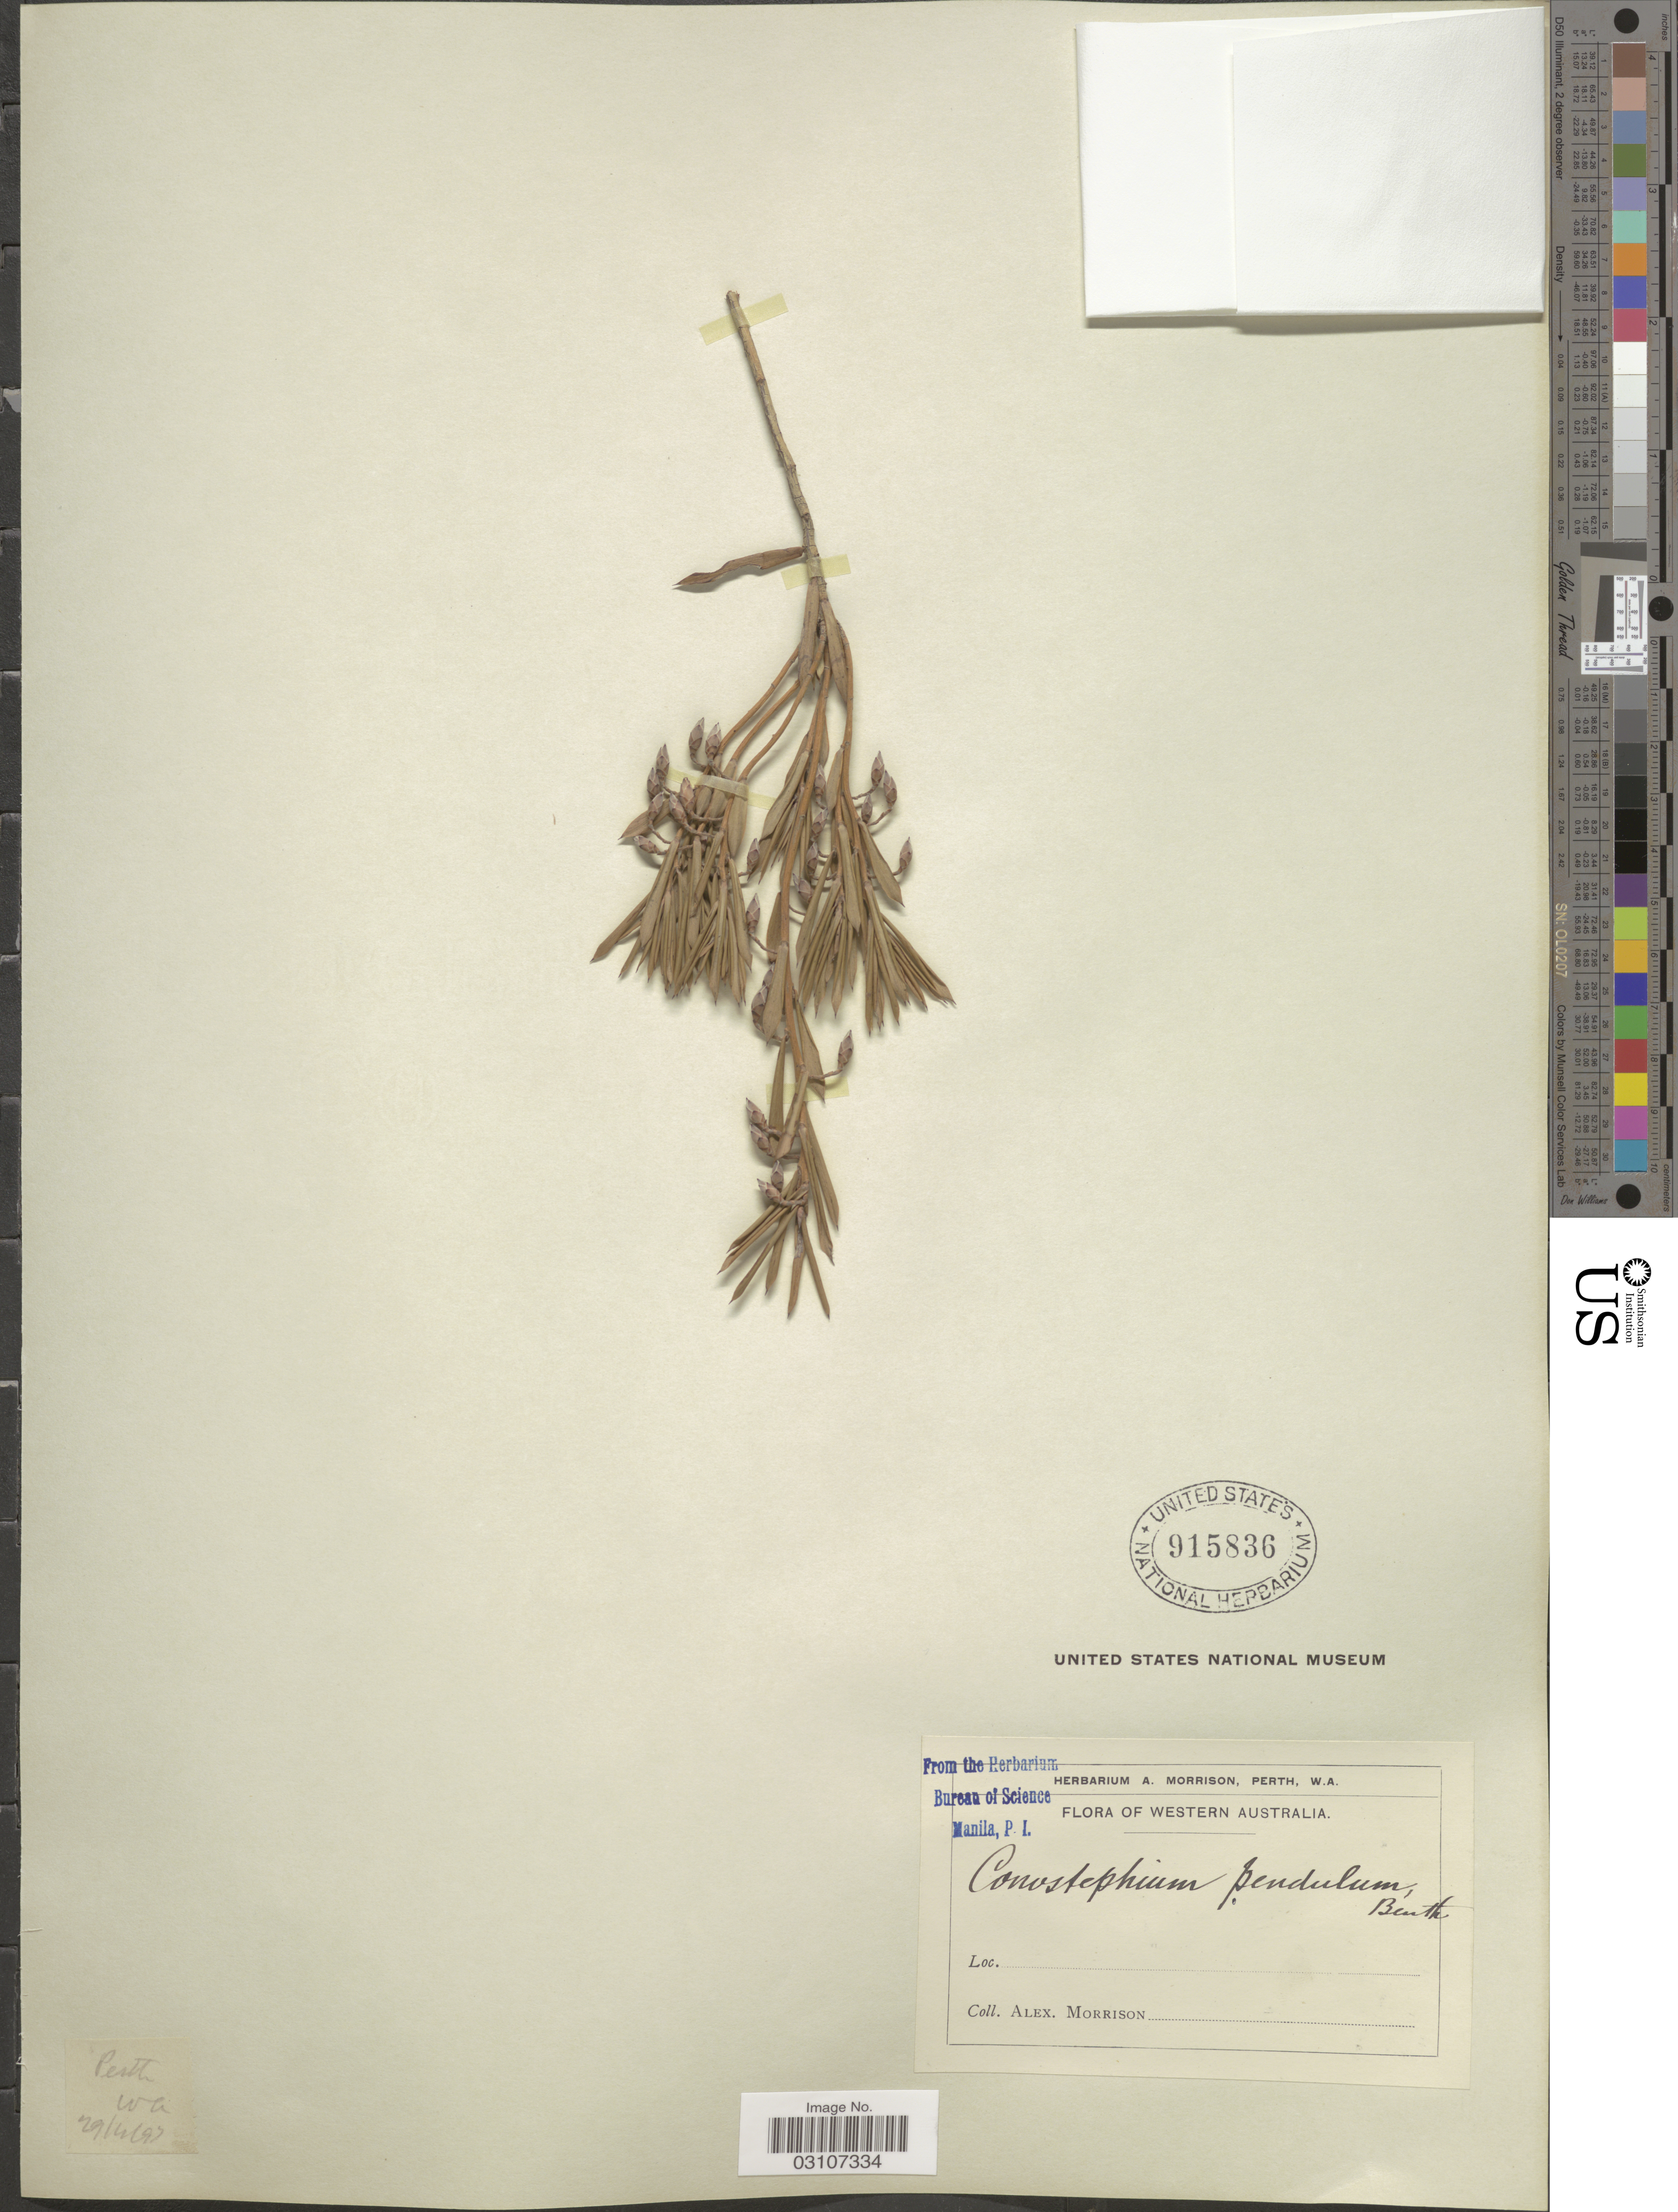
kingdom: Plantae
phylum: Tracheophyta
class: Magnoliopsida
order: Ericales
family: Ericaceae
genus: Conostephium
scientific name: Conostephium pendulum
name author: Deless.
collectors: A. Morrison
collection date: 1897-04-29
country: Australia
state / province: Western Australia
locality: Perth WA.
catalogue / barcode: US 915836